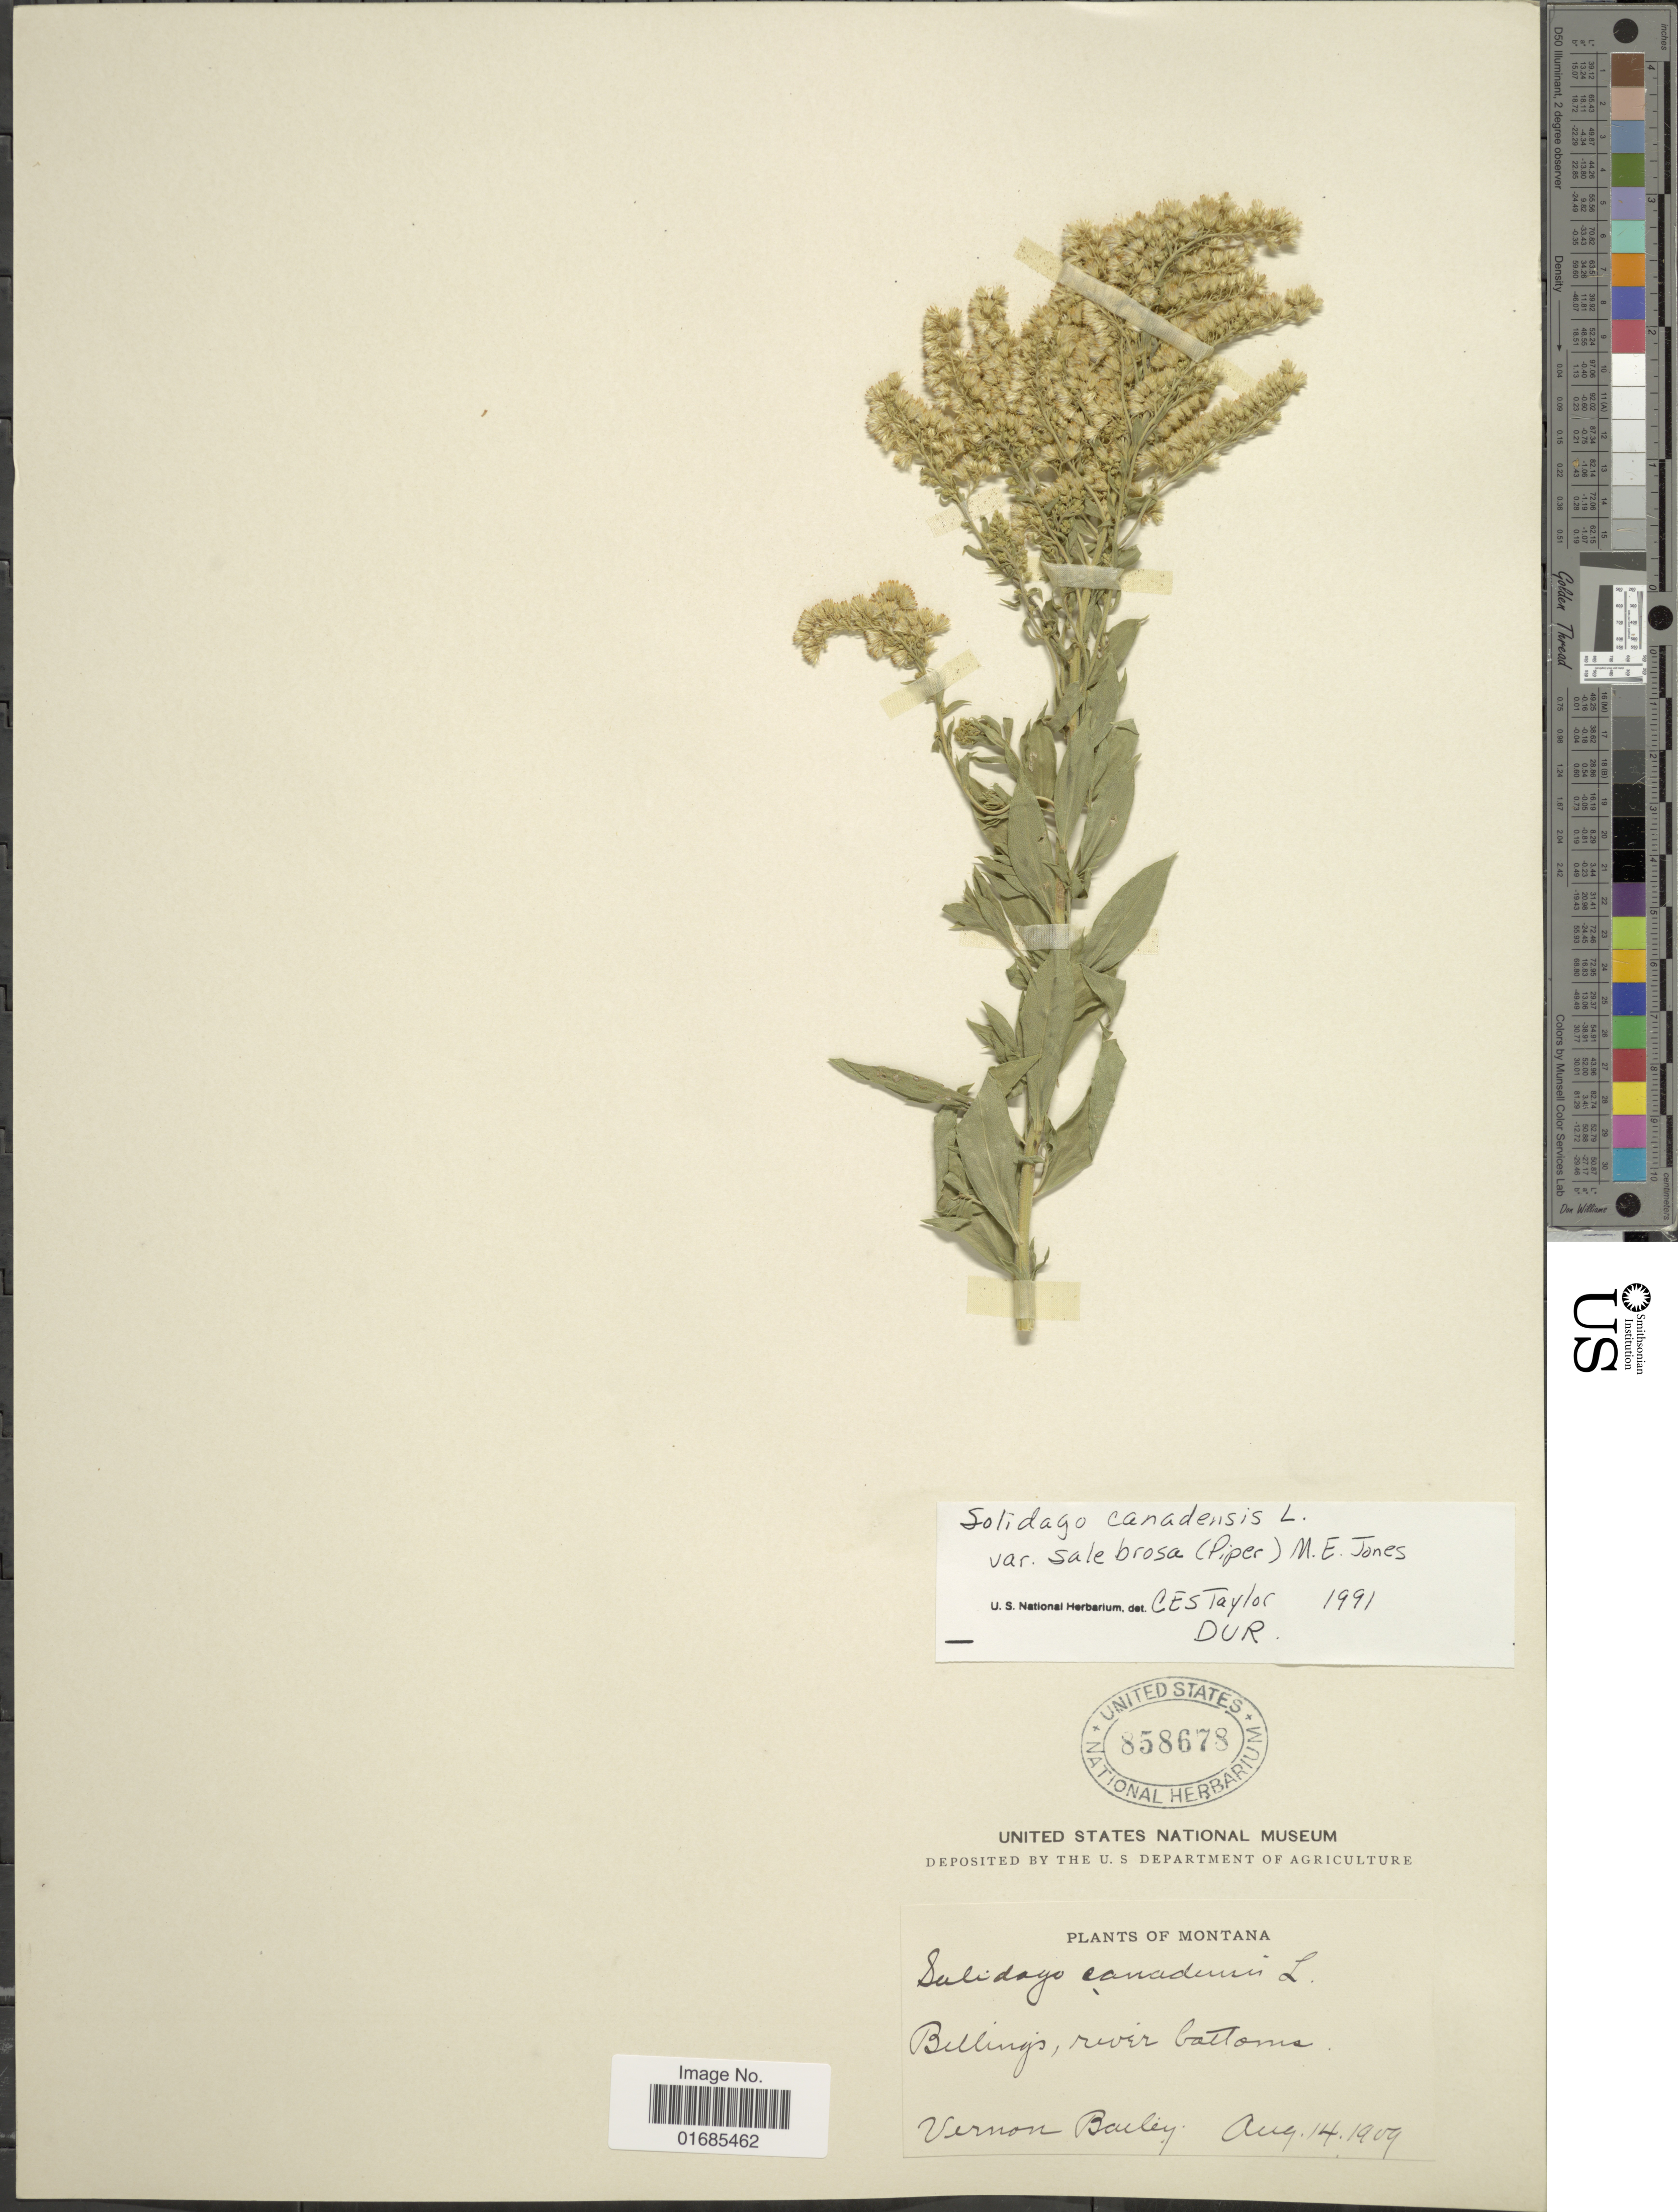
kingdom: Plantae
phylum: Tracheophyta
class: Magnoliopsida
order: Asterales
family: Asteraceae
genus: Solidago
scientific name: Solidago canadensis var. salebrosa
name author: (Piper) M.E. Jones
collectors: V. O. Bailey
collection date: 1909-08-14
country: United States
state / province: Montana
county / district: Yellowstone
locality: Billings, river bottoms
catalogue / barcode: US 858678